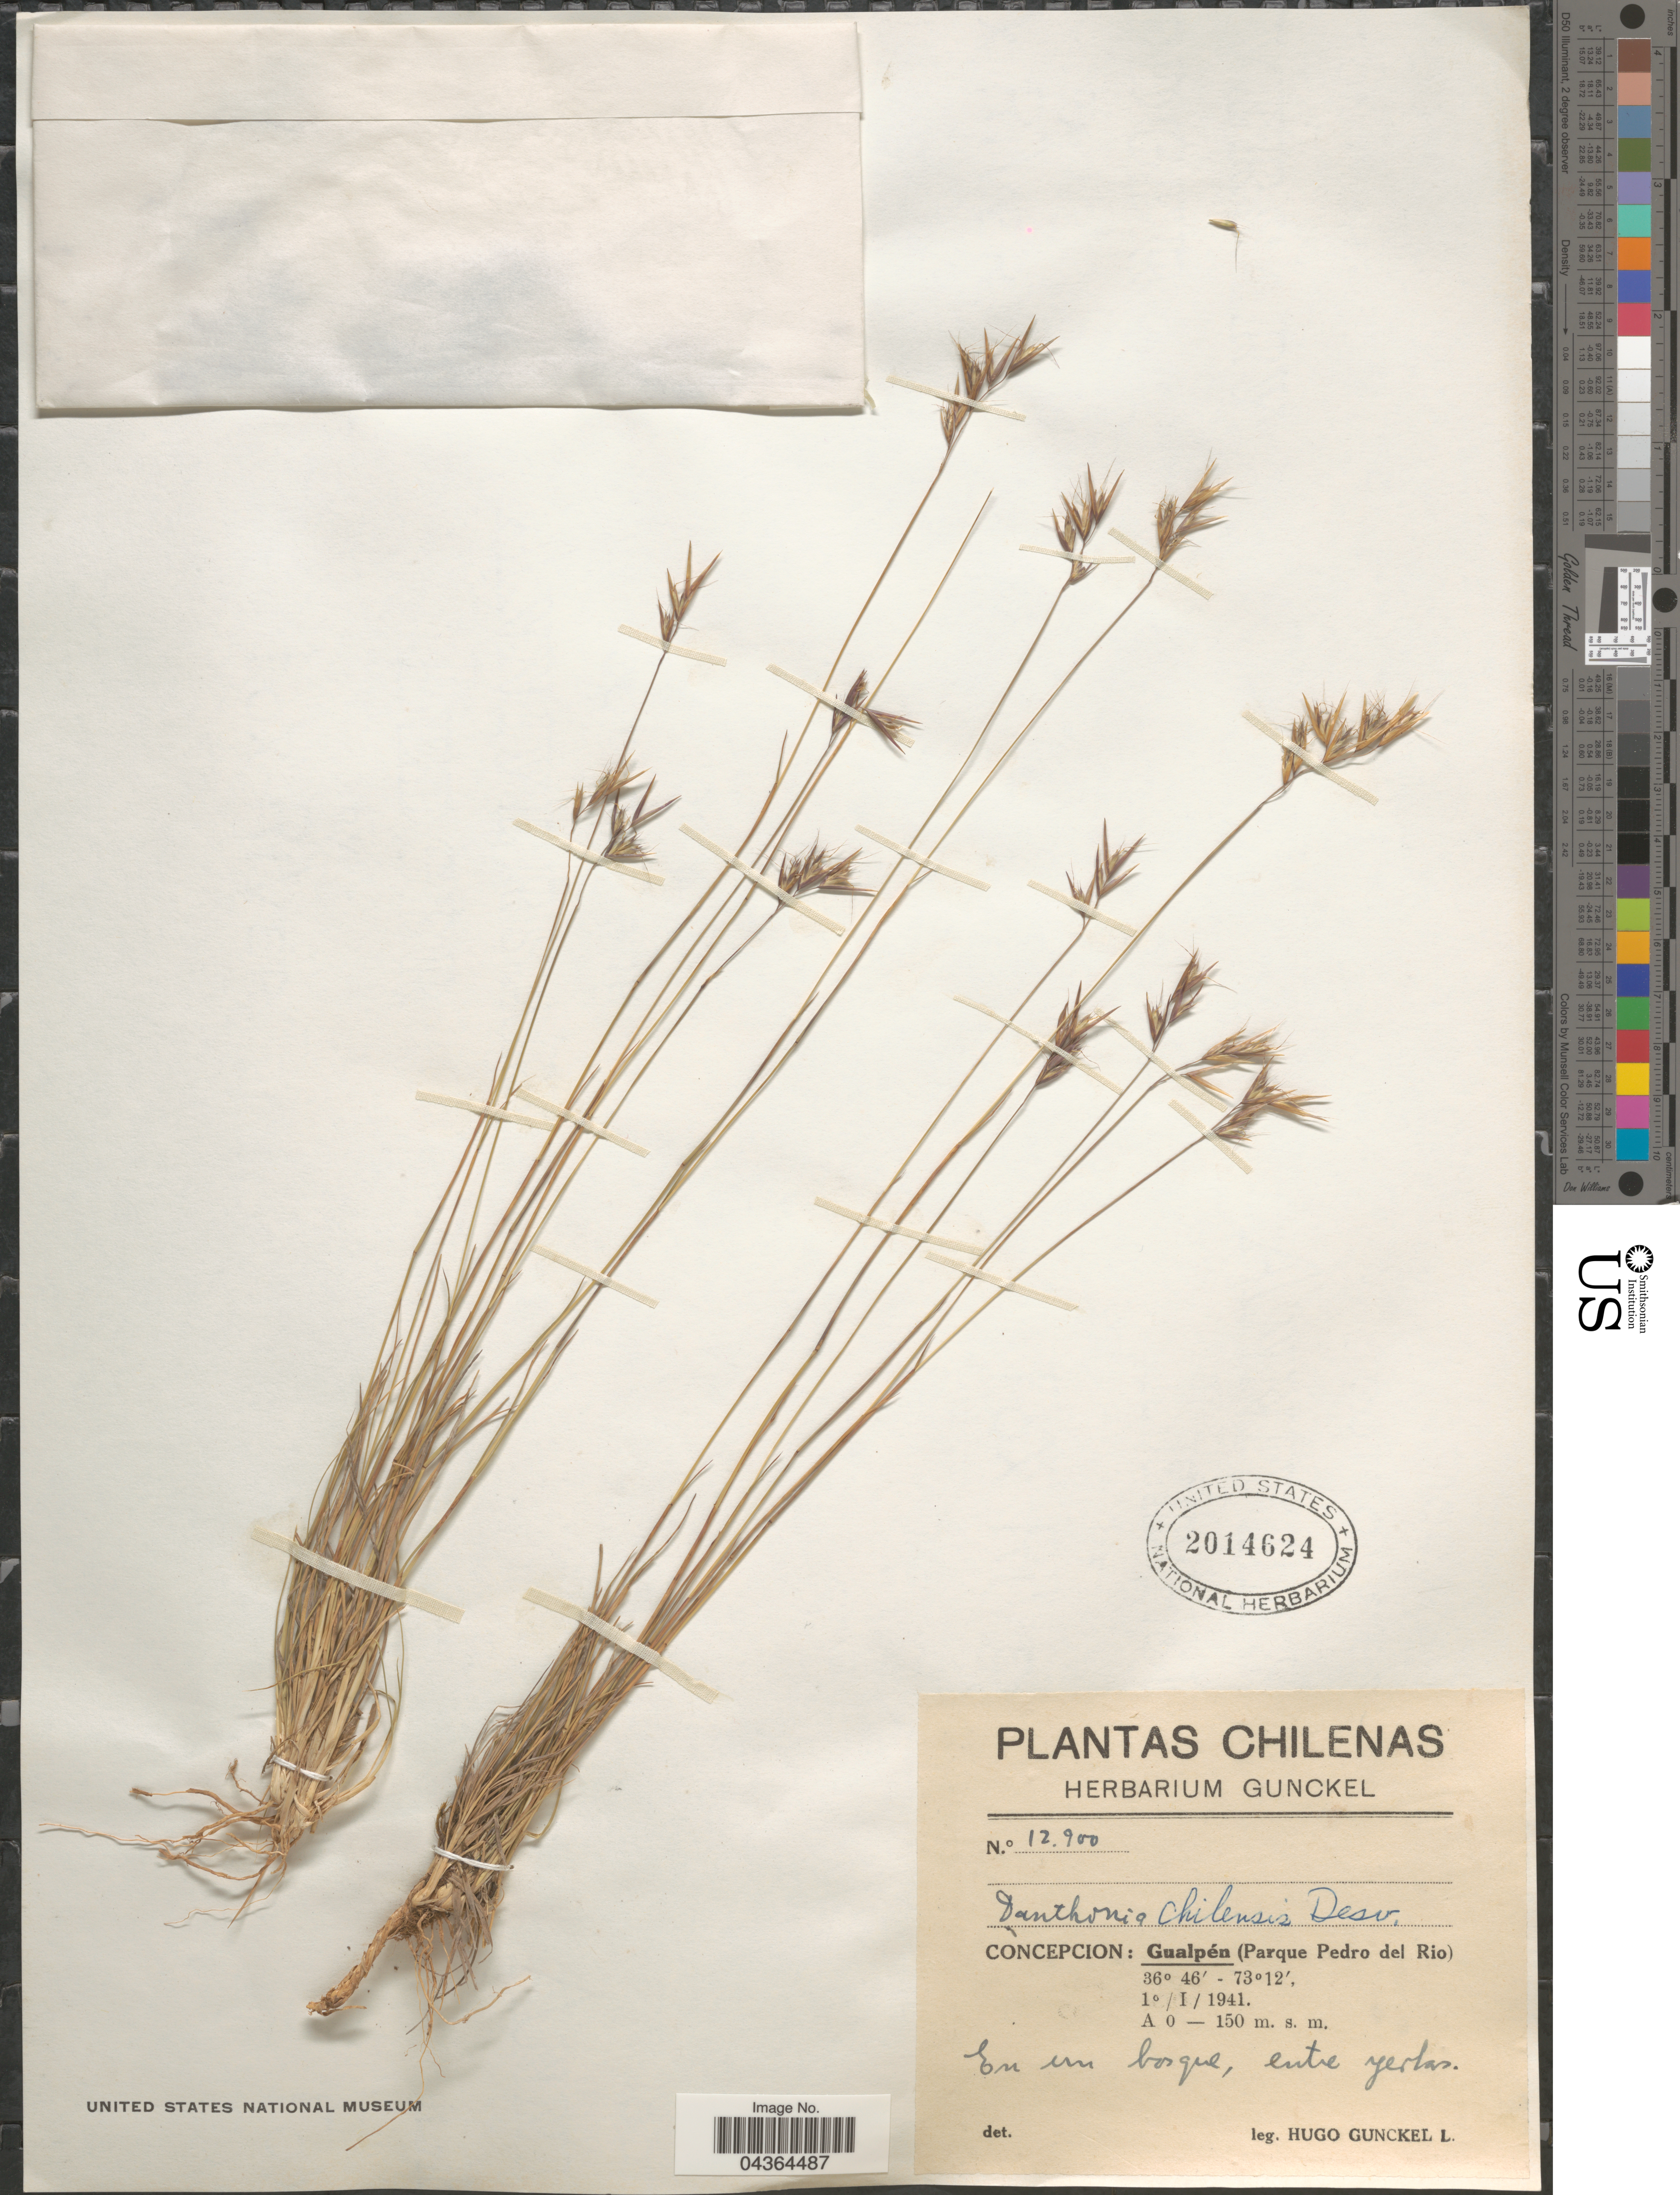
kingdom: Plantae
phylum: Tracheophyta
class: Liliopsida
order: Poales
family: Poaceae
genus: Danthonia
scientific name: Danthonia chilensis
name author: É. Desv.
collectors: H. Gunckel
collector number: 12900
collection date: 1941-01-10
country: Chile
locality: Concepcion: Gualpén (Parque Pedro del Rio). En un bosque, entre yerbas.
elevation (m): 0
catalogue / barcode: US 2014624